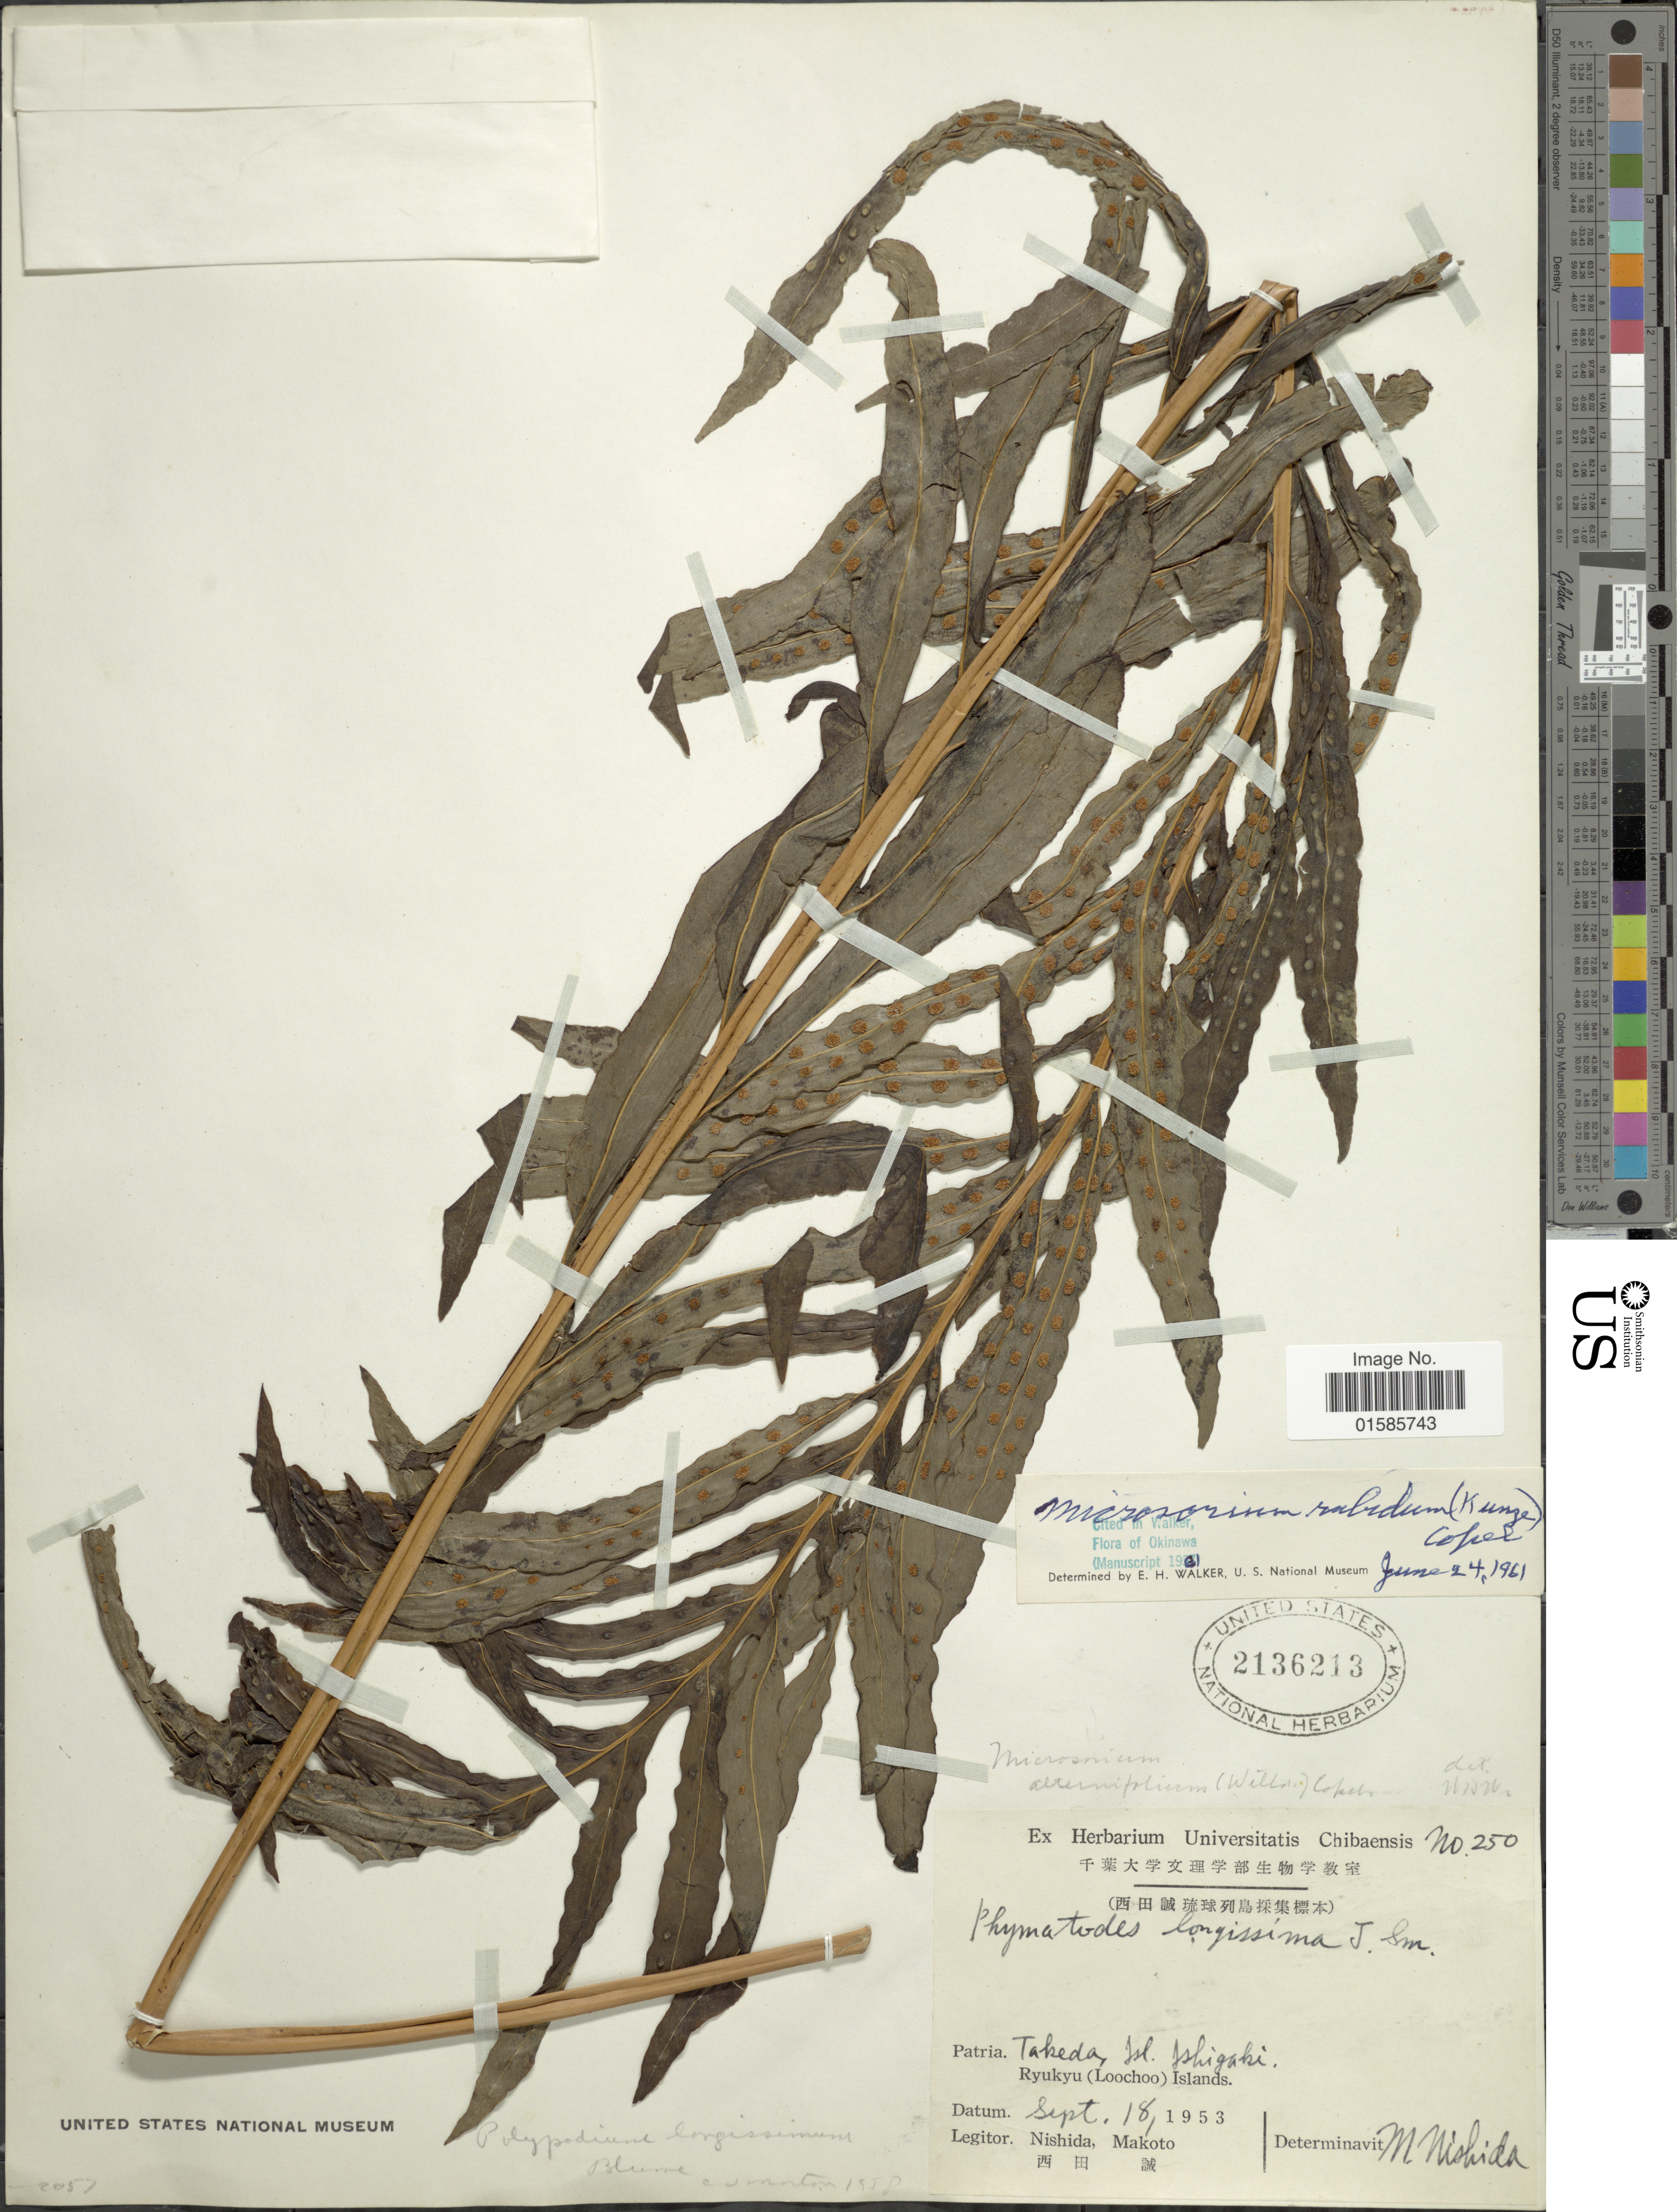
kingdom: Plantae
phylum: Tracheophyta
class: Polypodiopsida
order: Polypodiales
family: Polypodiaceae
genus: Microsorum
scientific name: Microsorum longissimum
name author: Fée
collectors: Nishida & Makoto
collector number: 250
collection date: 1953-09-18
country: Japan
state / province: Okinawa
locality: Takeda, Isl Ishigaki, Tyukyu (Loochoo) Islands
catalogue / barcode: US 2136213